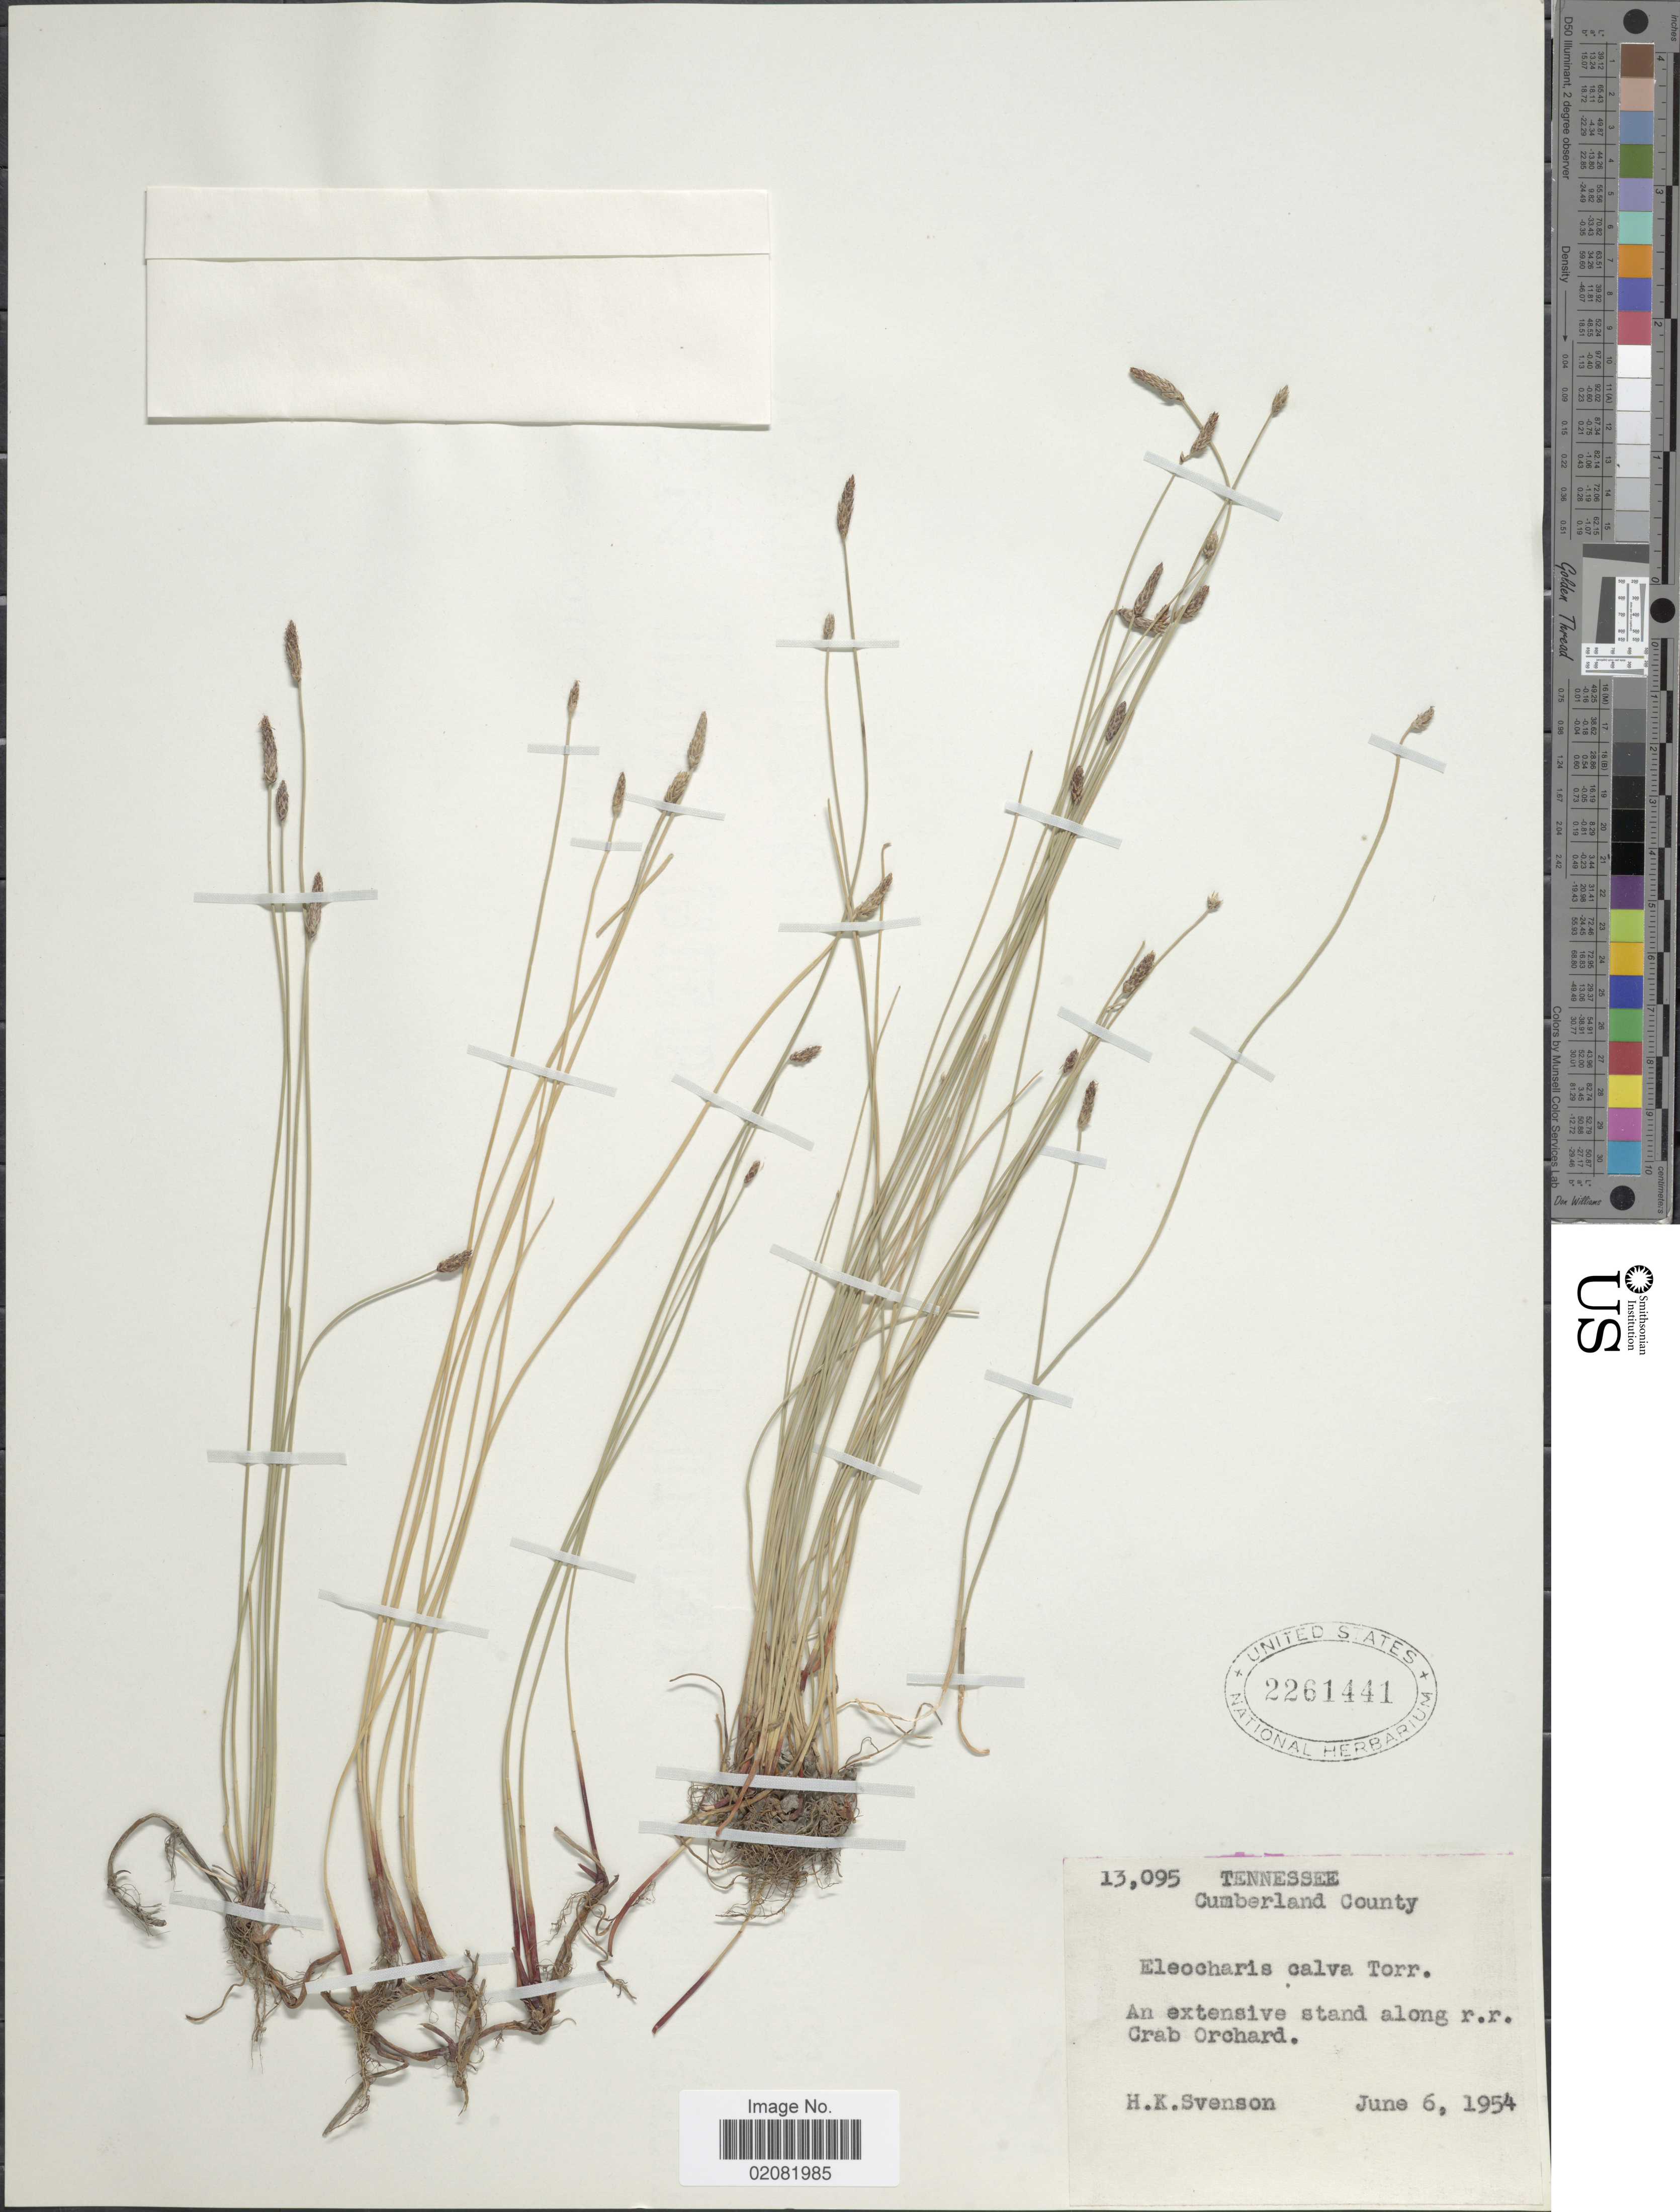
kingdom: Plantae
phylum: Tracheophyta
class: Liliopsida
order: Poales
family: Cyperaceae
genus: Eleocharis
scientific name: Eleocharis erythropoda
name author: Steud.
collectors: H. K. Svenson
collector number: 13095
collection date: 1954-06-06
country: United States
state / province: Tennessee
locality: Cumberland County, An extensive stand along r.r. Crab Orchard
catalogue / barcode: US 2261441